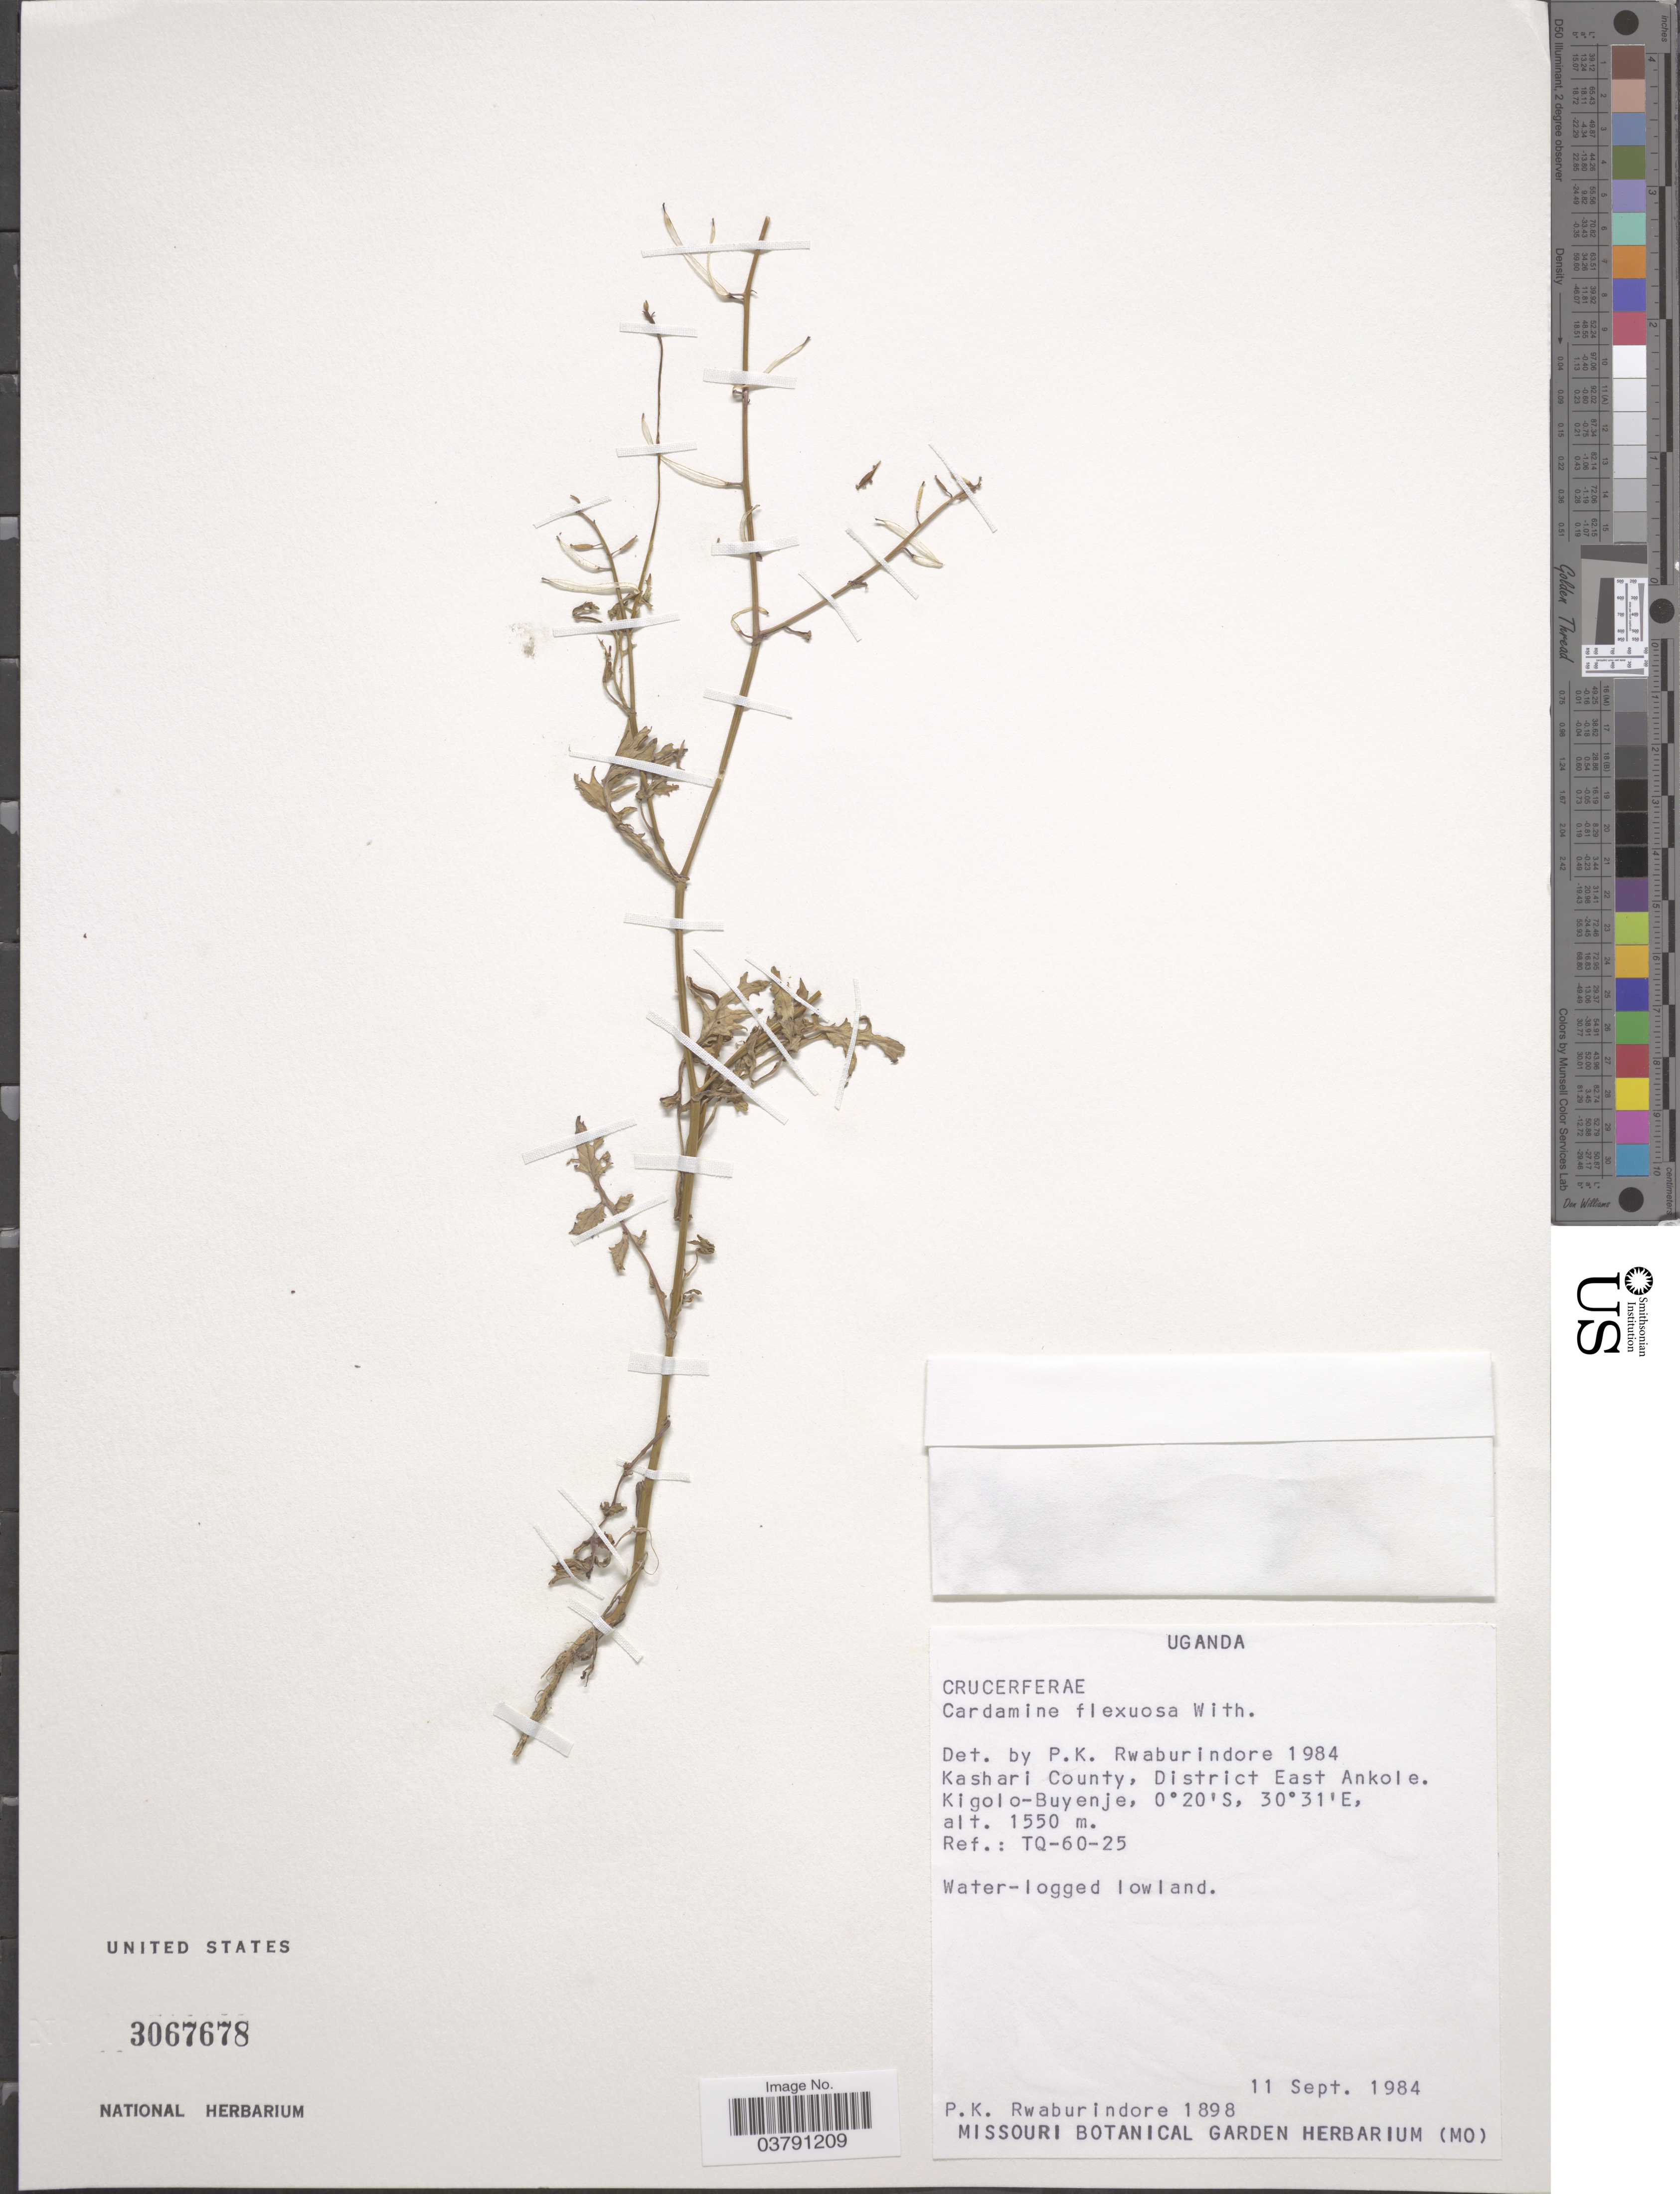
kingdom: Plantae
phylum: Tracheophyta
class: Magnoliopsida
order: Brassicales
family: Brassicaceae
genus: Cardamine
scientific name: Cardamine sylvatica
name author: Link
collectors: P. Rwaburindore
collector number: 1898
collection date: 1984-09-11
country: Uganda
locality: Kashari County, District East Ankole. Kigolo-Buyenje. Ref.: TQ-60-25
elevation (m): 1550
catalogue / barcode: US 3067678